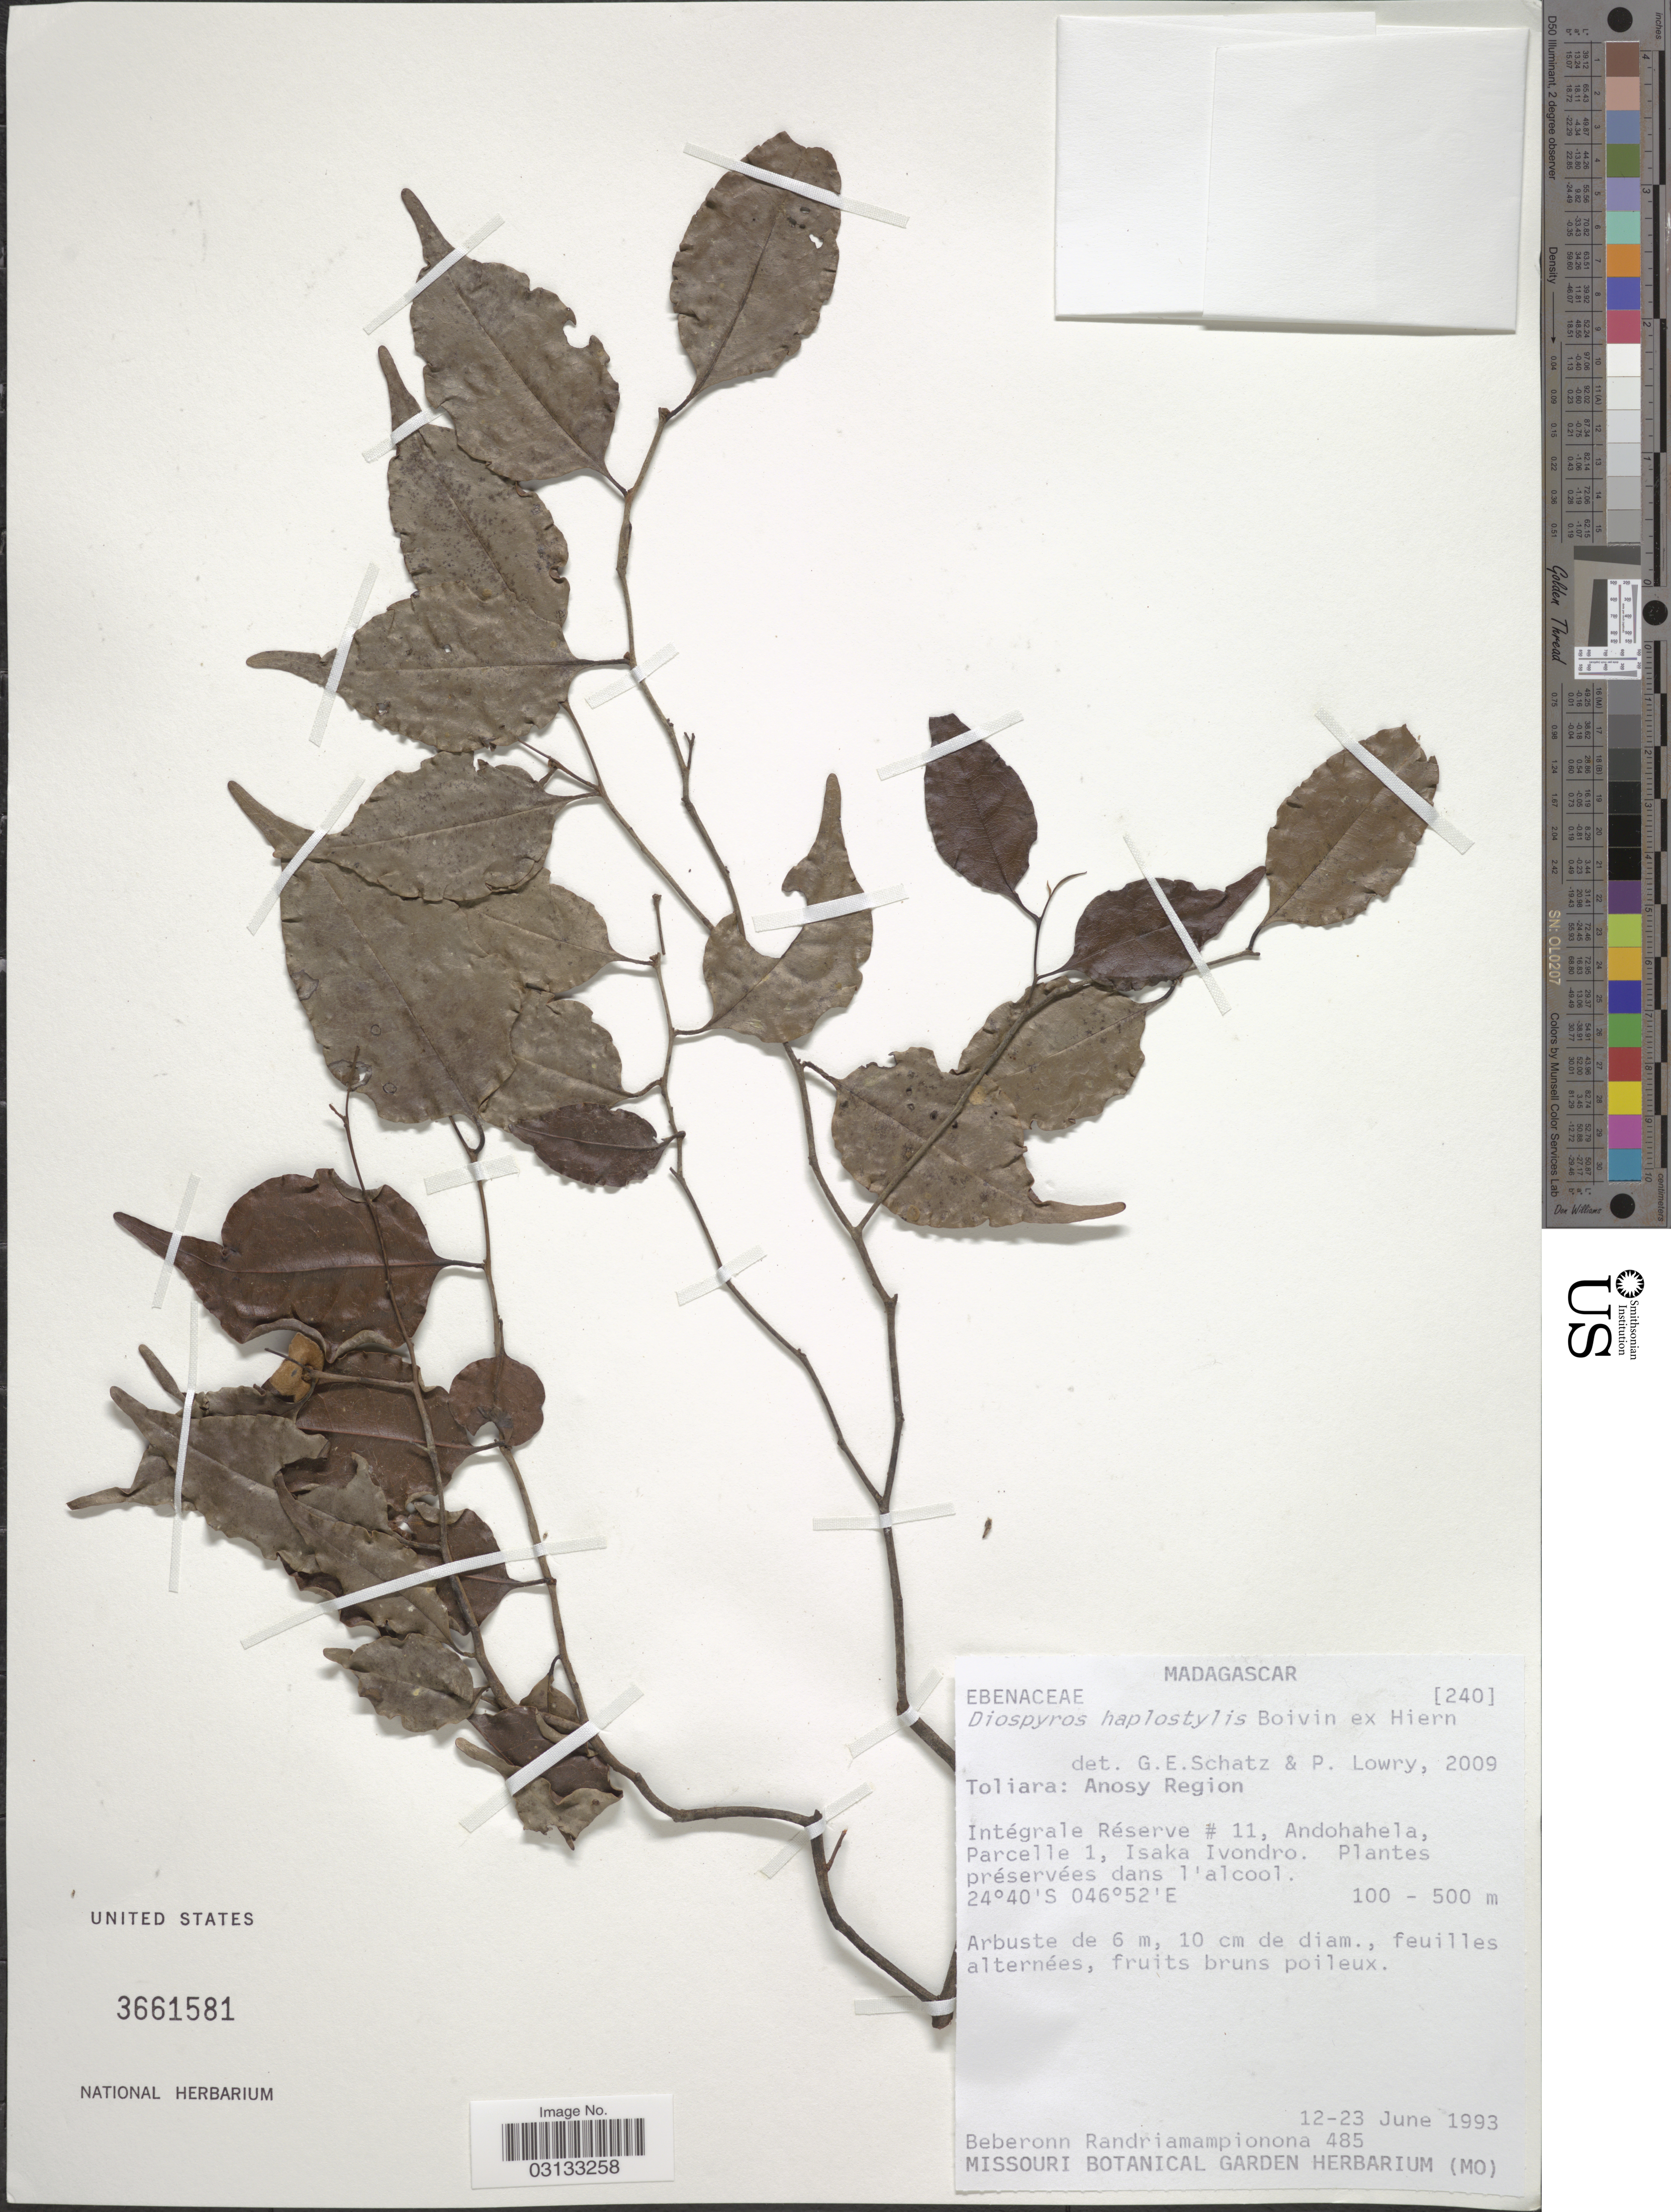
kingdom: Plantae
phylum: Tracheophyta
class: Magnoliopsida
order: Ericales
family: Ebenaceae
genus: Diospyros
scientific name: Diospyros haplostylis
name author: Boivin ex Hiern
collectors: B. Randriamampionona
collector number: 485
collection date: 1993-06-12/1993-06-23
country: Madagascar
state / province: Anosy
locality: Anosy Region, Intégrale Réserve #11, Andohahela, Parcelle 1, Isaka Ivondro.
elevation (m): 100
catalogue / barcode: US 3661581